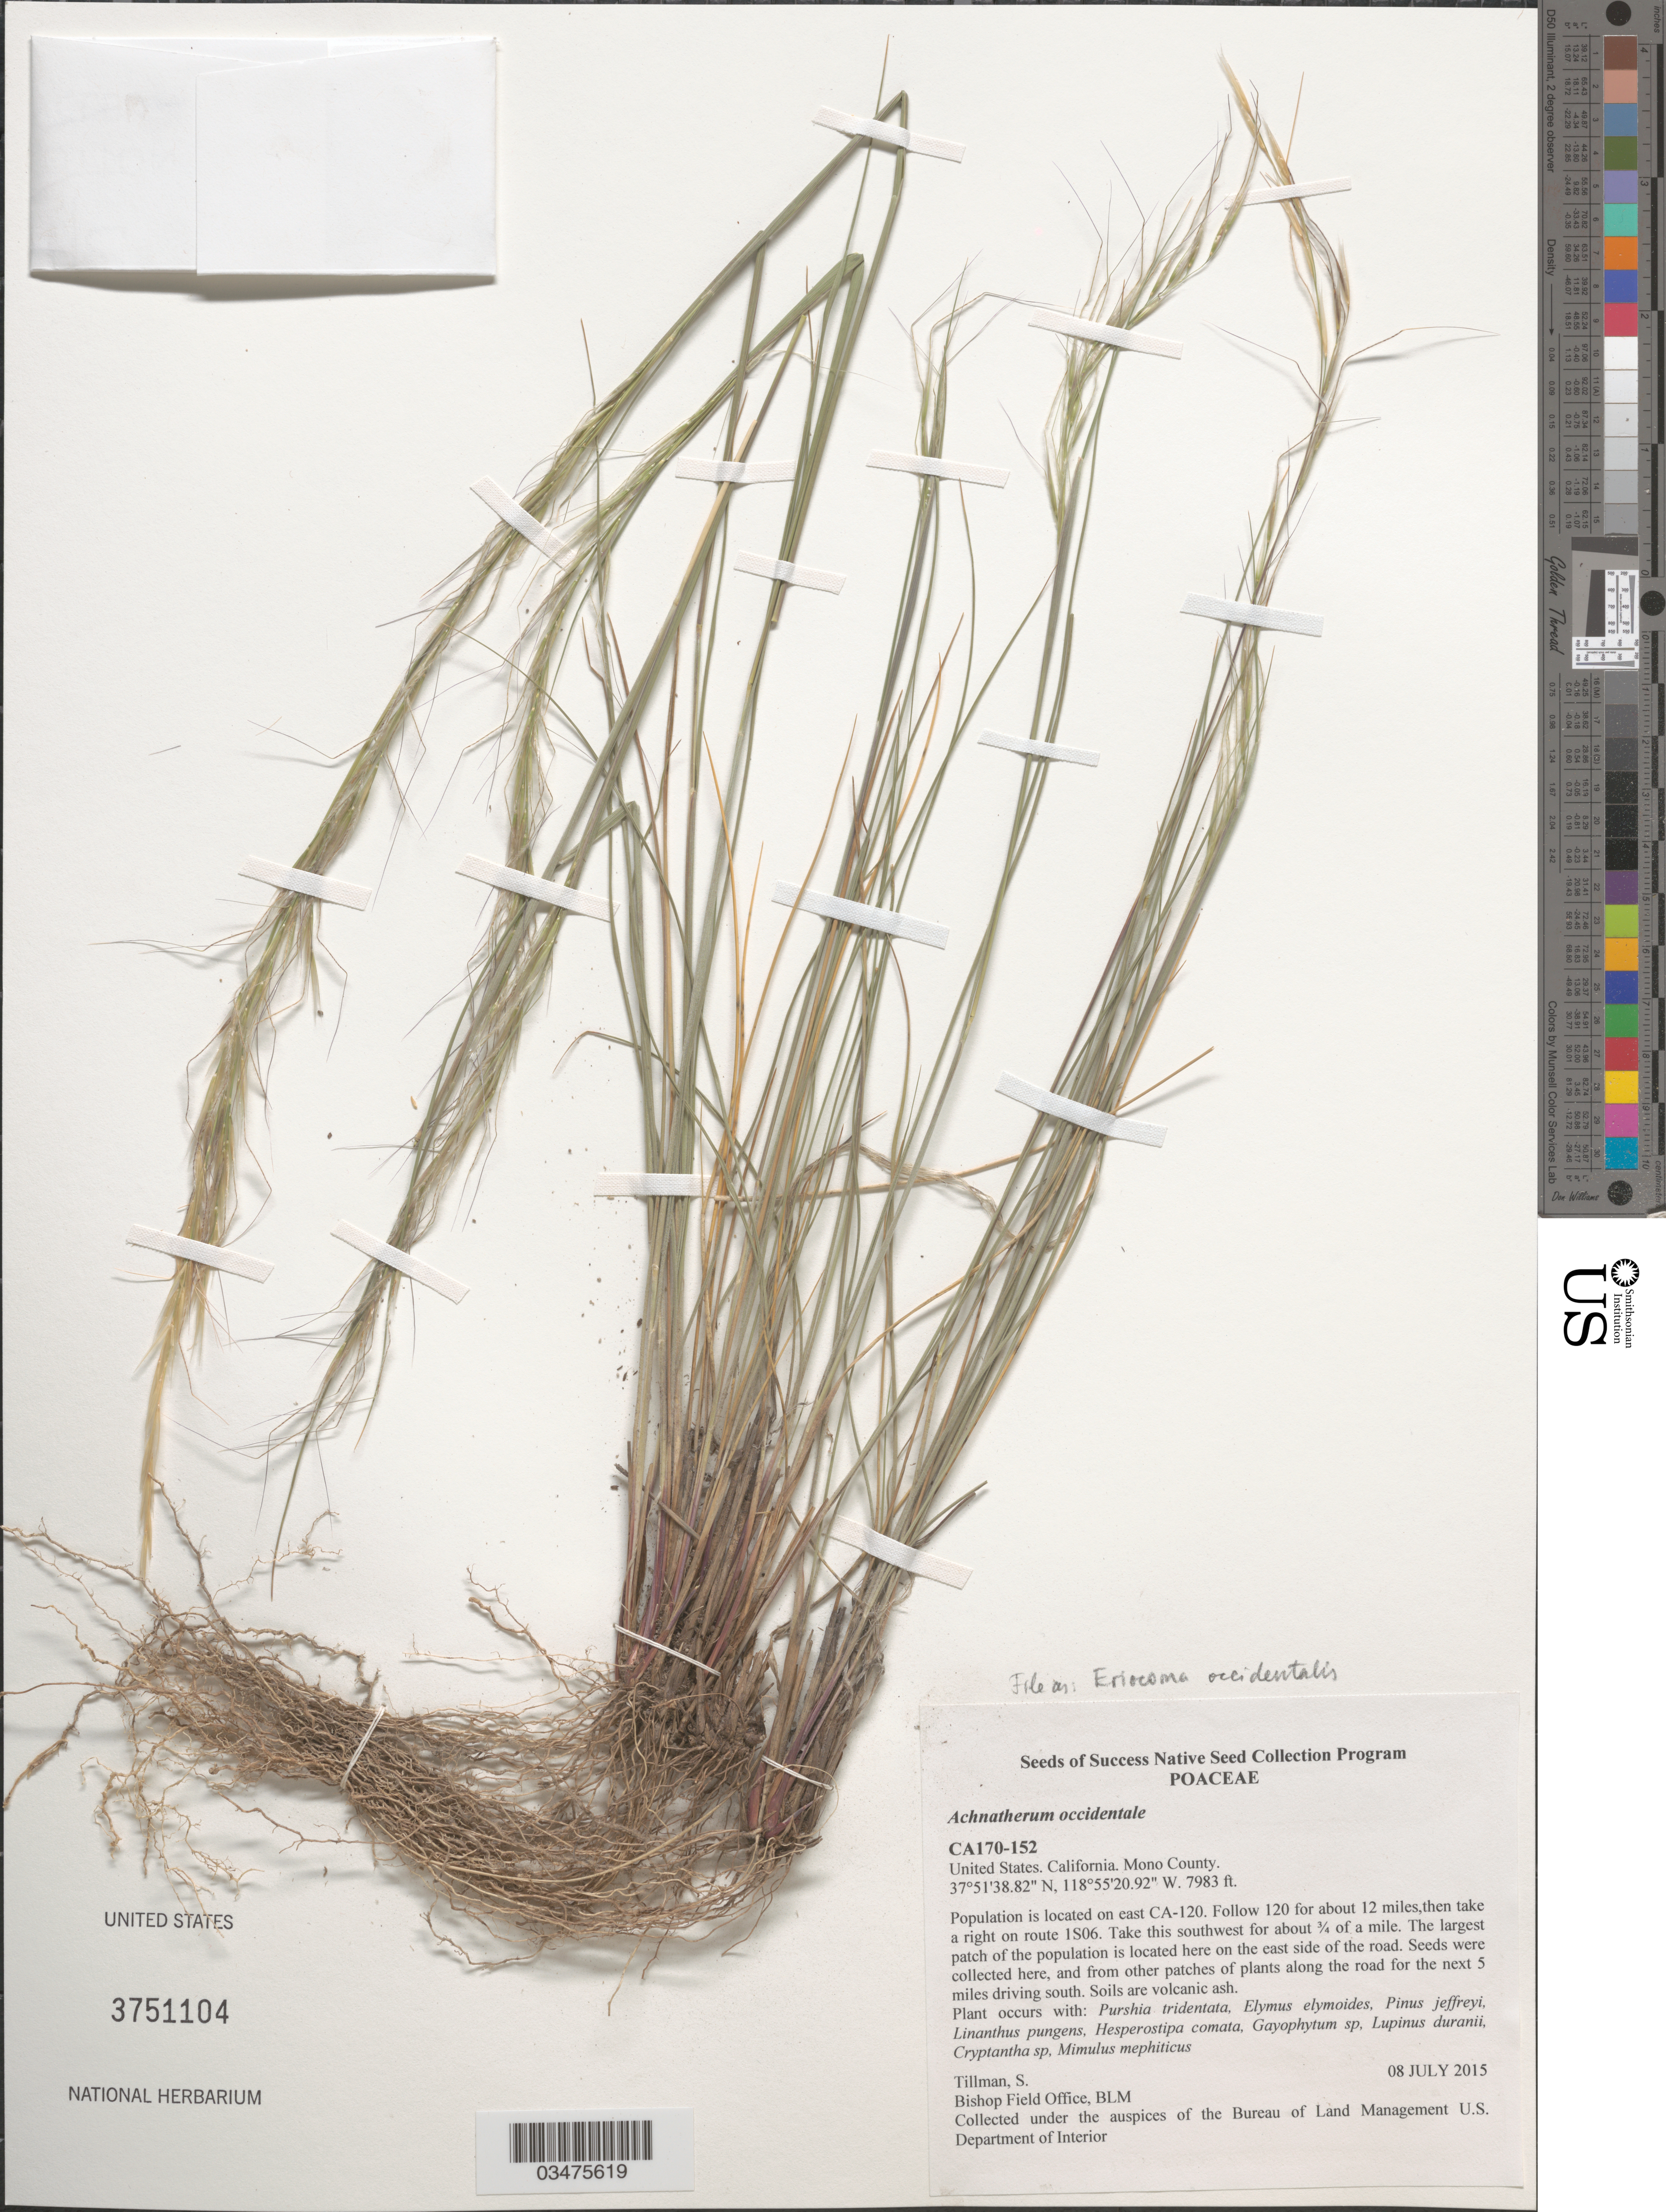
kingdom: Plantae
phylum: Tracheophyta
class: Liliopsida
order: Poales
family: Poaceae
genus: Achnatherum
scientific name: Achnatherum occidentale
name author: (Thurb. ex S. Watson) Barkworth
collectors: S. Tillman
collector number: CA170-152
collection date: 2015-07-08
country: United States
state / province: California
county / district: Mono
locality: East CA 120 for 12 mi, then right on 1S06 SW for 3/4 of a mile.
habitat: Soils are volcanic ash. With Pinus jeffrey, Lupinus durantii, ect.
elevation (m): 2433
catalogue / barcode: US 3751104